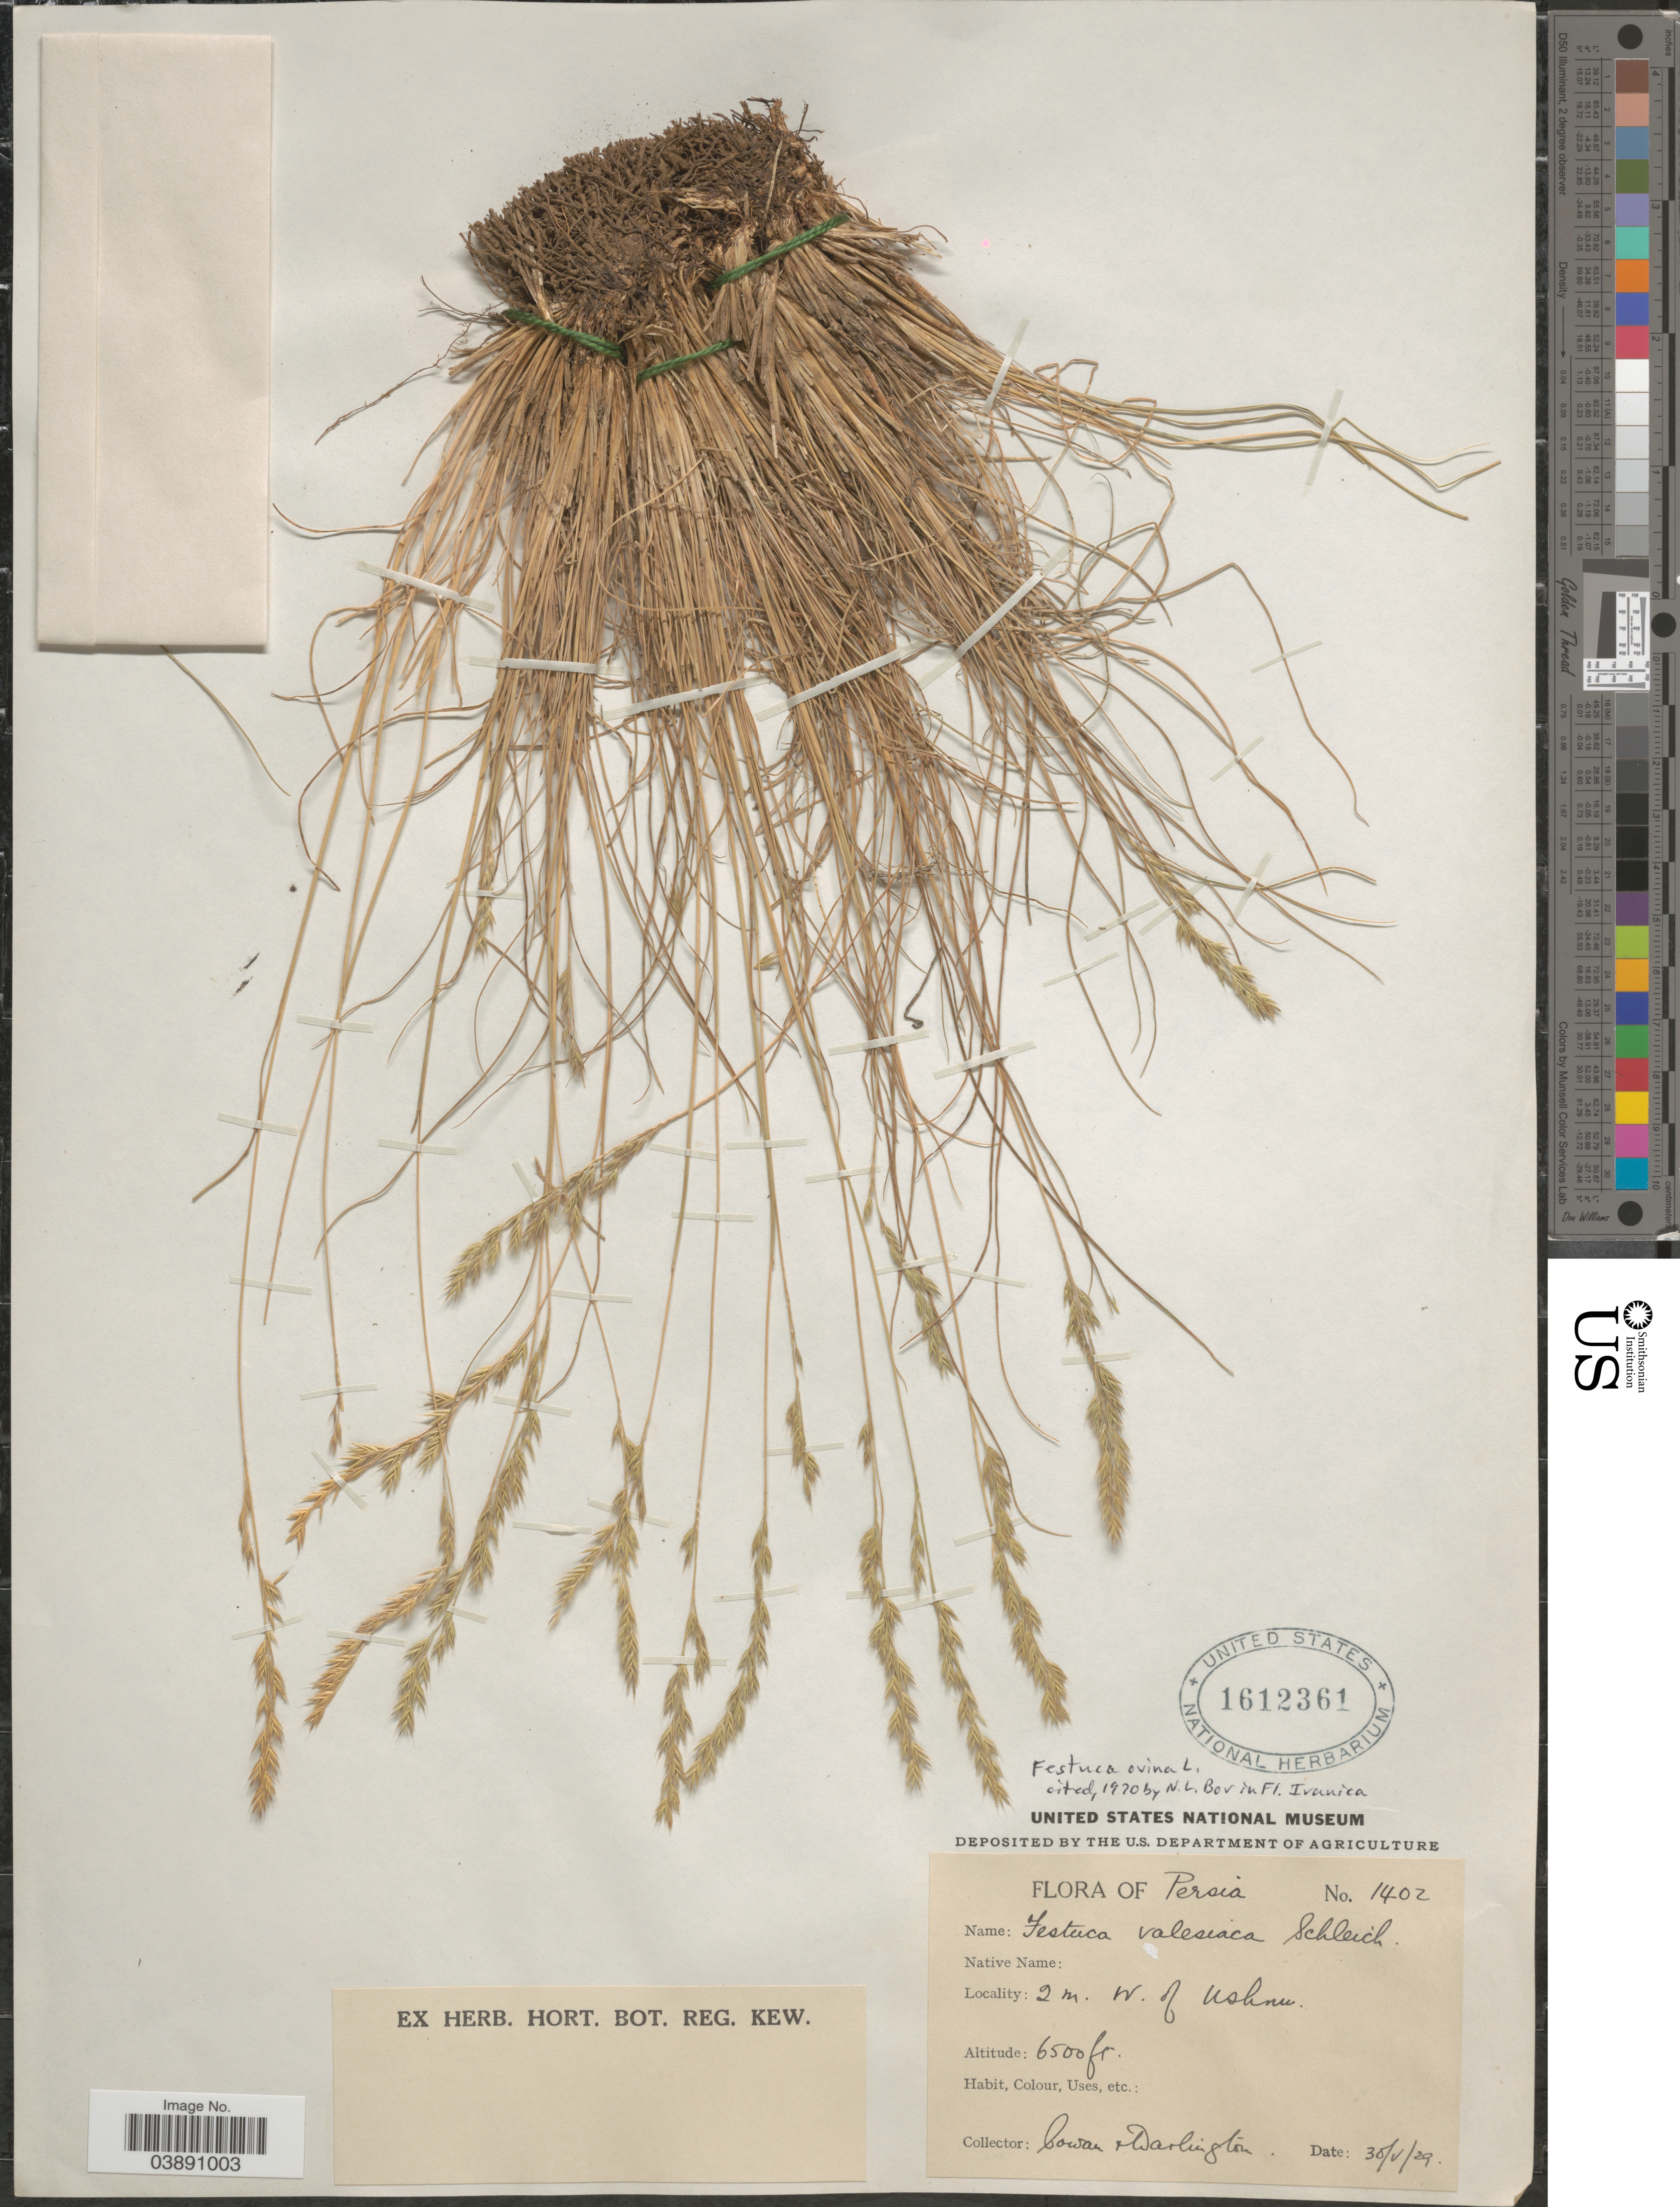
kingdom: Plantae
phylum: Tracheophyta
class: Liliopsida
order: Poales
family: Poaceae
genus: Festuca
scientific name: Festuca ovina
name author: L.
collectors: C. Darlington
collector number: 1402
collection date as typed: Transcribed d/m/y: 30/5/29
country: Iran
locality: Persia. 2 m. W. of Ushnu.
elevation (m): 1981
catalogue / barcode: US 1612361